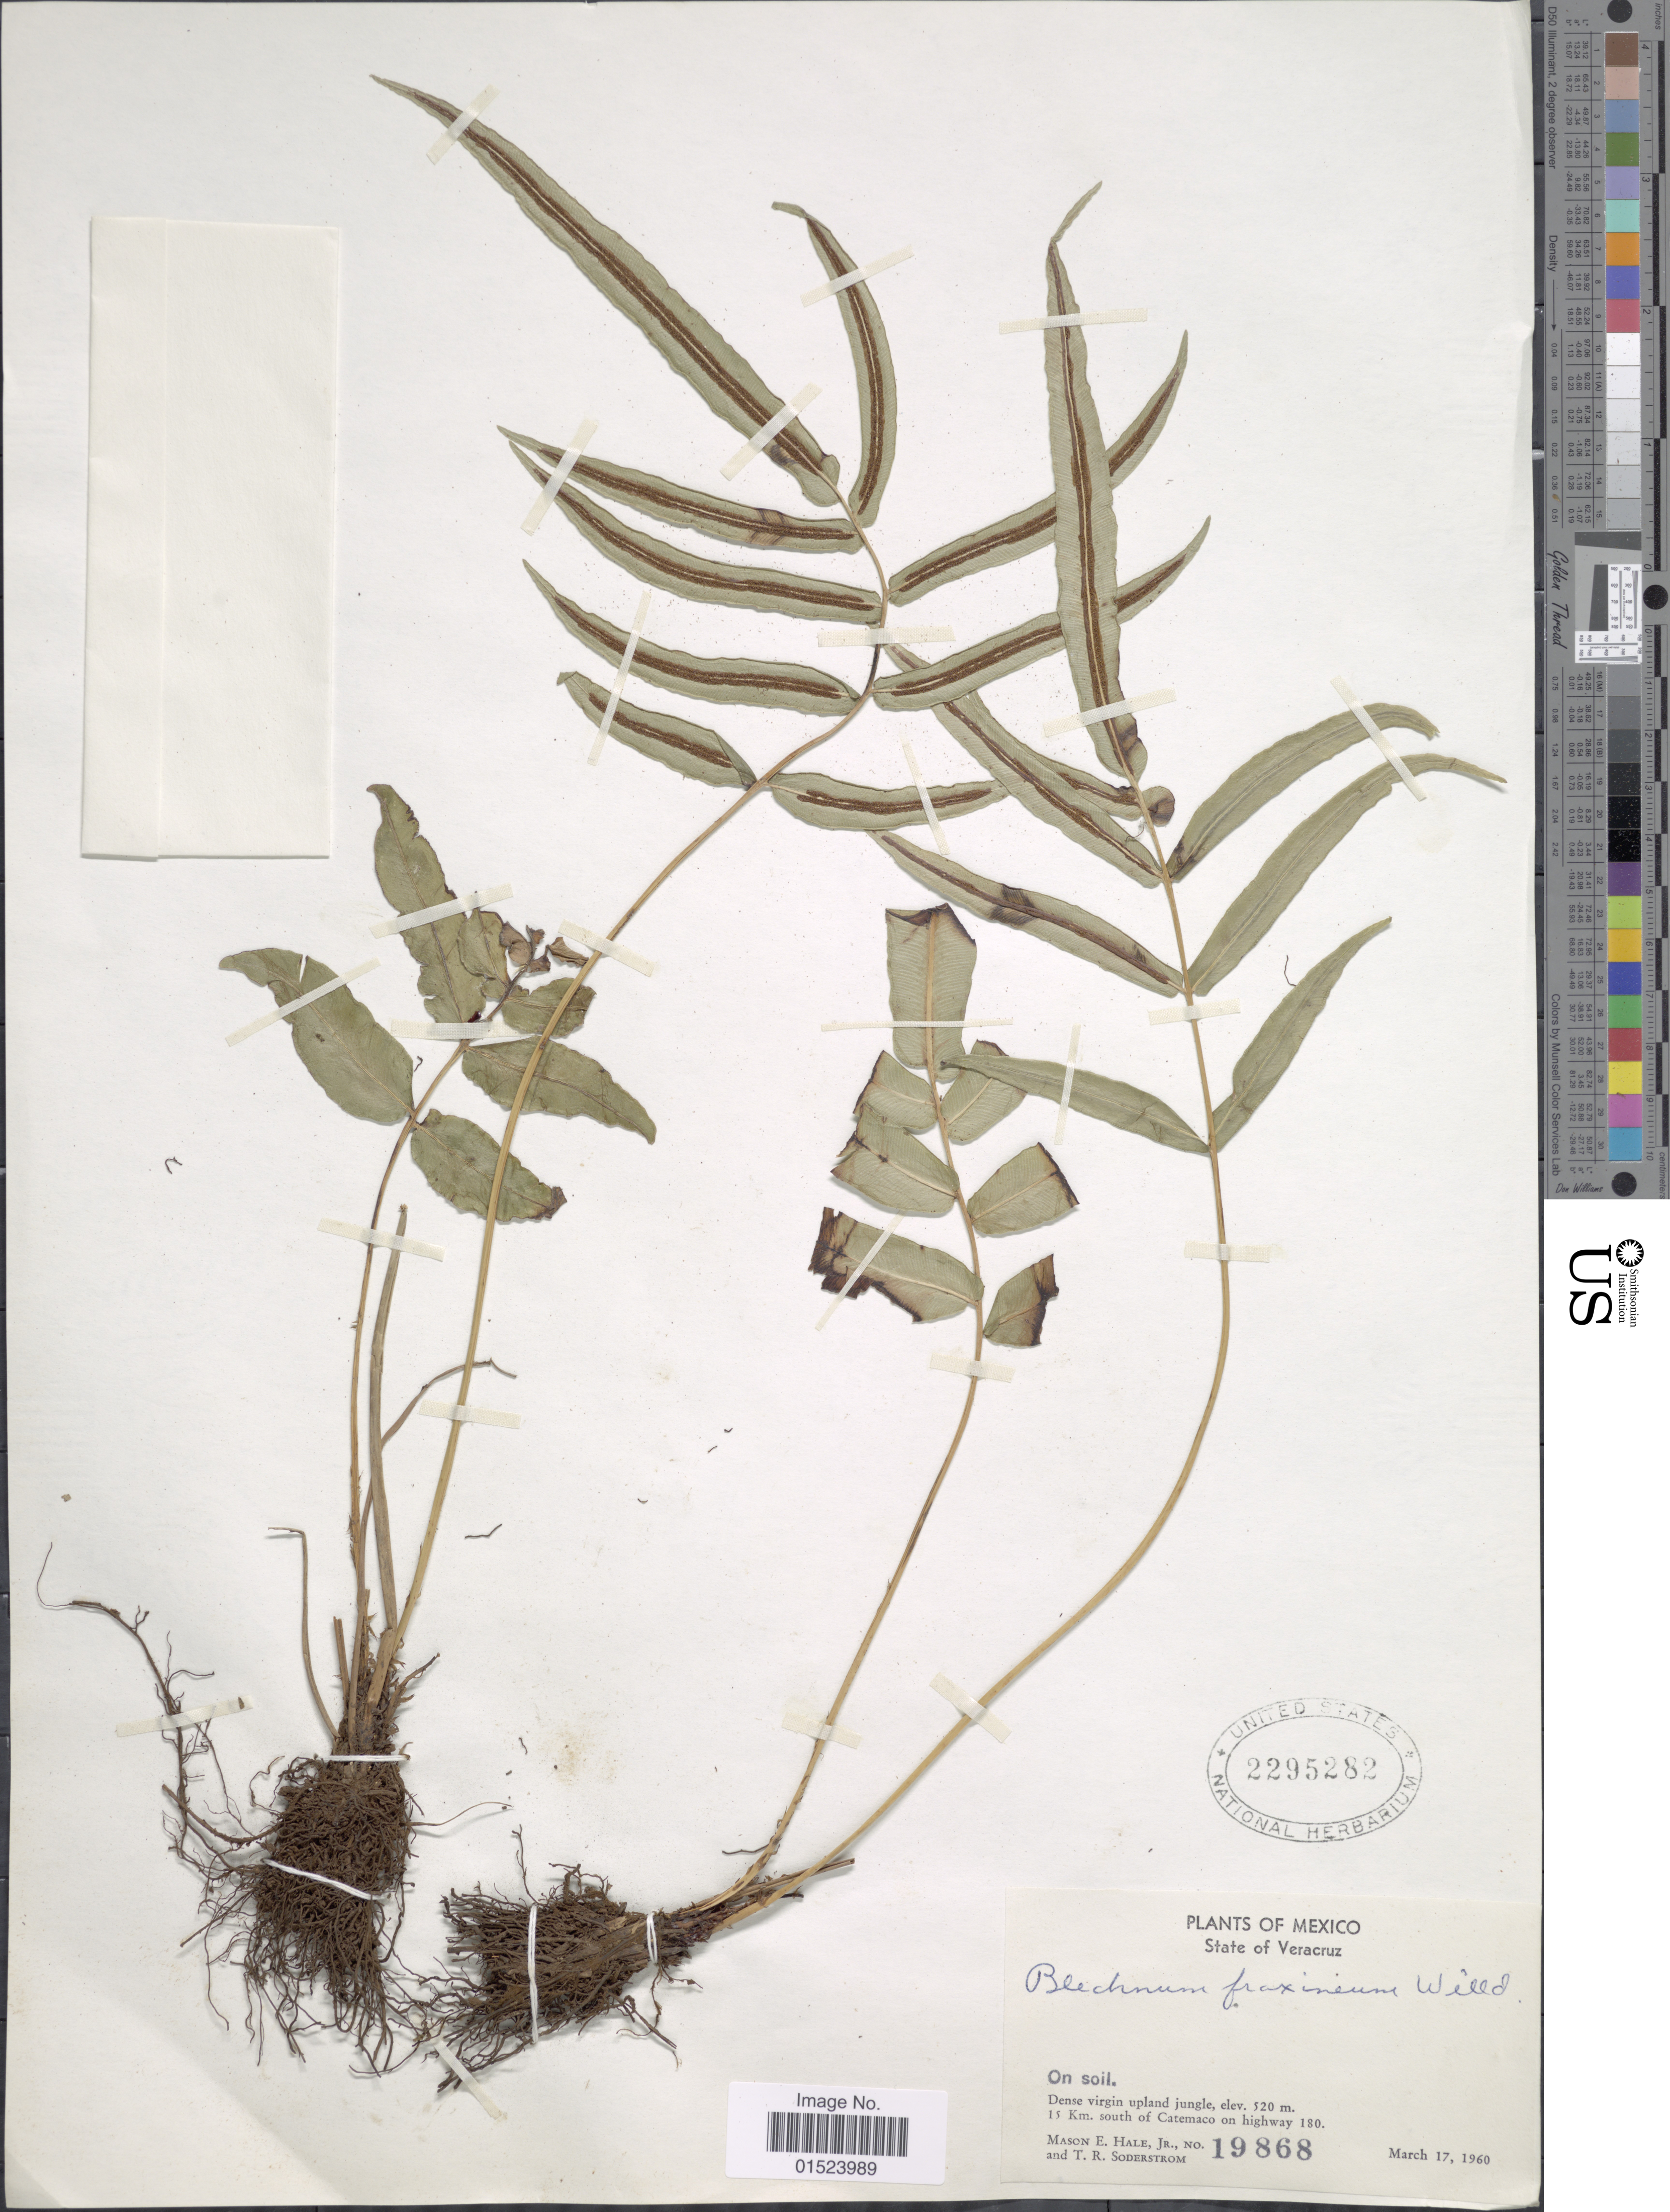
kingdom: Plantae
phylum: Tracheophyta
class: Polypodiopsida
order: Polypodiales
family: Blechnaceae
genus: Blechnum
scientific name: Blechnum x fraxineum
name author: Willd.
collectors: M. Hale & T. R. Soderstrom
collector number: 19868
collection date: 1960-03-17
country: Mexico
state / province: Veracruz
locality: Veracruz, Dense virgin upland jungle, 15 Km. south of Catemaco on highway 180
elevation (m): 520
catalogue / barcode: US 2295282